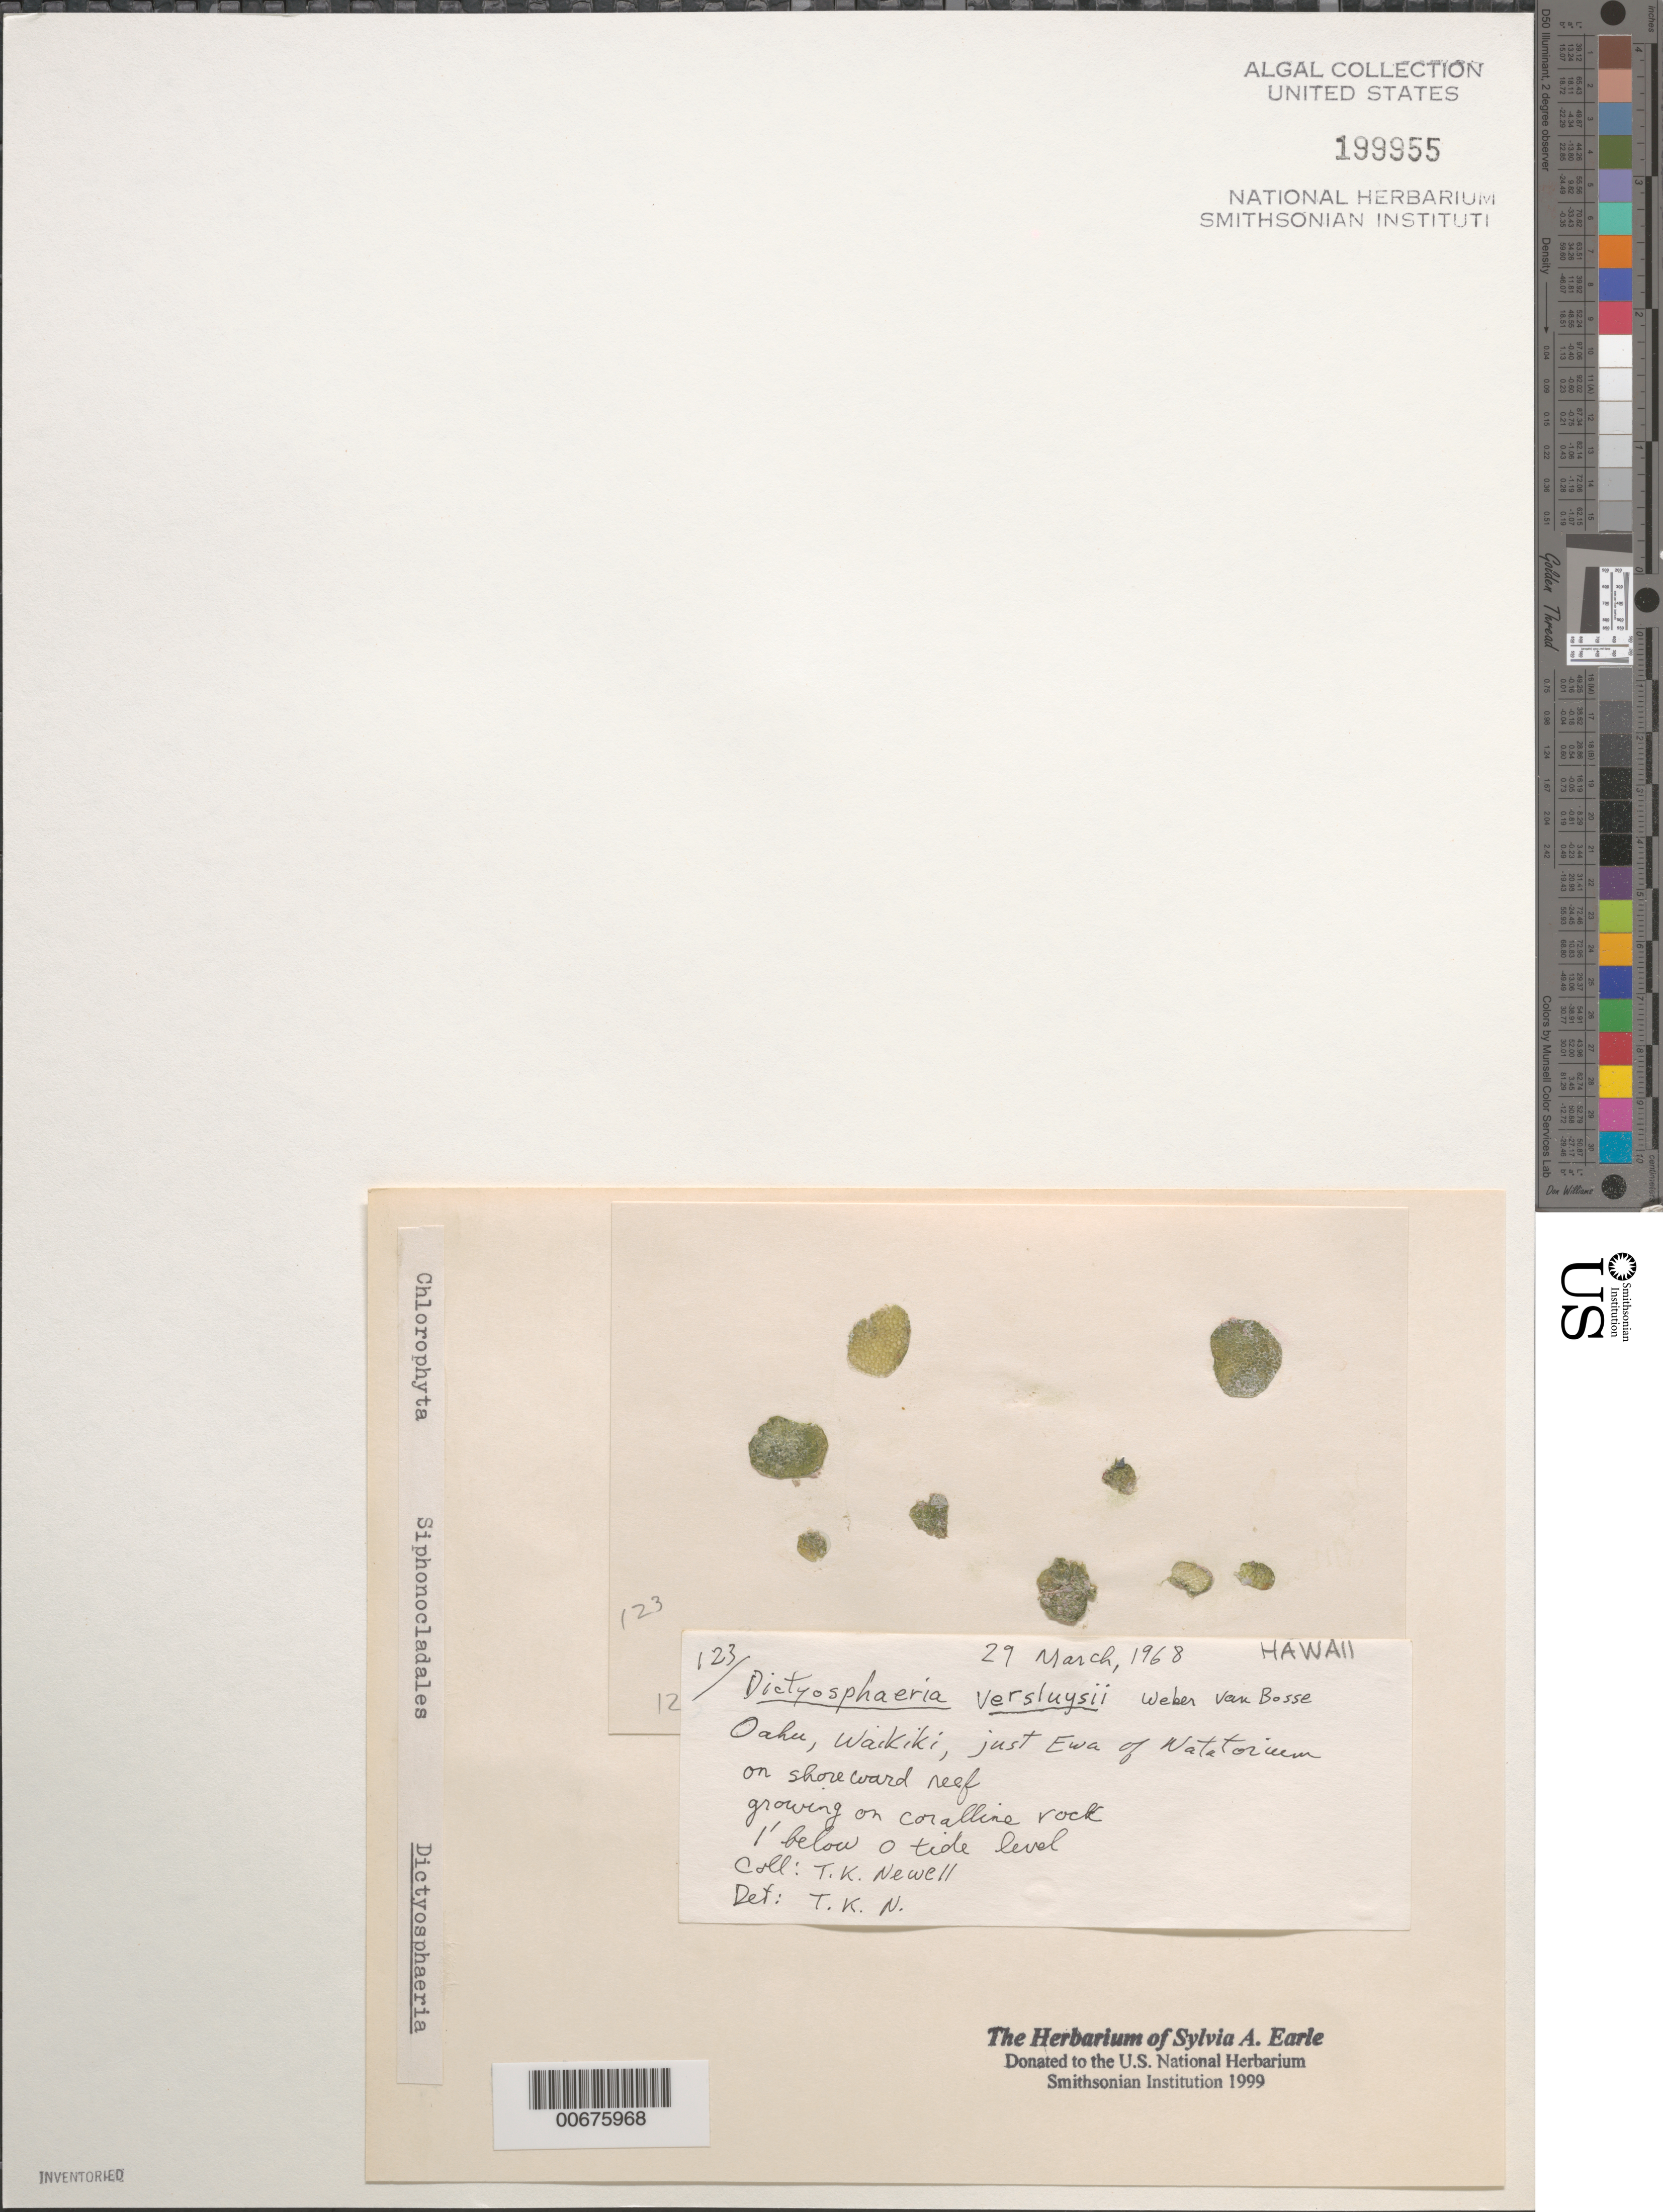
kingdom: Plantae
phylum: Chlorophyta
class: Ulvophyceae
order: Siphonocladales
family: Siphonocladaceae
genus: Dictyosphaeria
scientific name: Dictyosphaeria versluysii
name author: Weber Bosse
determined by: Newell, Thomas K.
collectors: T. K. Newell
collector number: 123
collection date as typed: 29 Mar 1968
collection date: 1968-03-29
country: United States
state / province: Hawaii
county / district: Honolulu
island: Oahu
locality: Waikiki near or Ewa of Natatorium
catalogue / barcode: US 199955